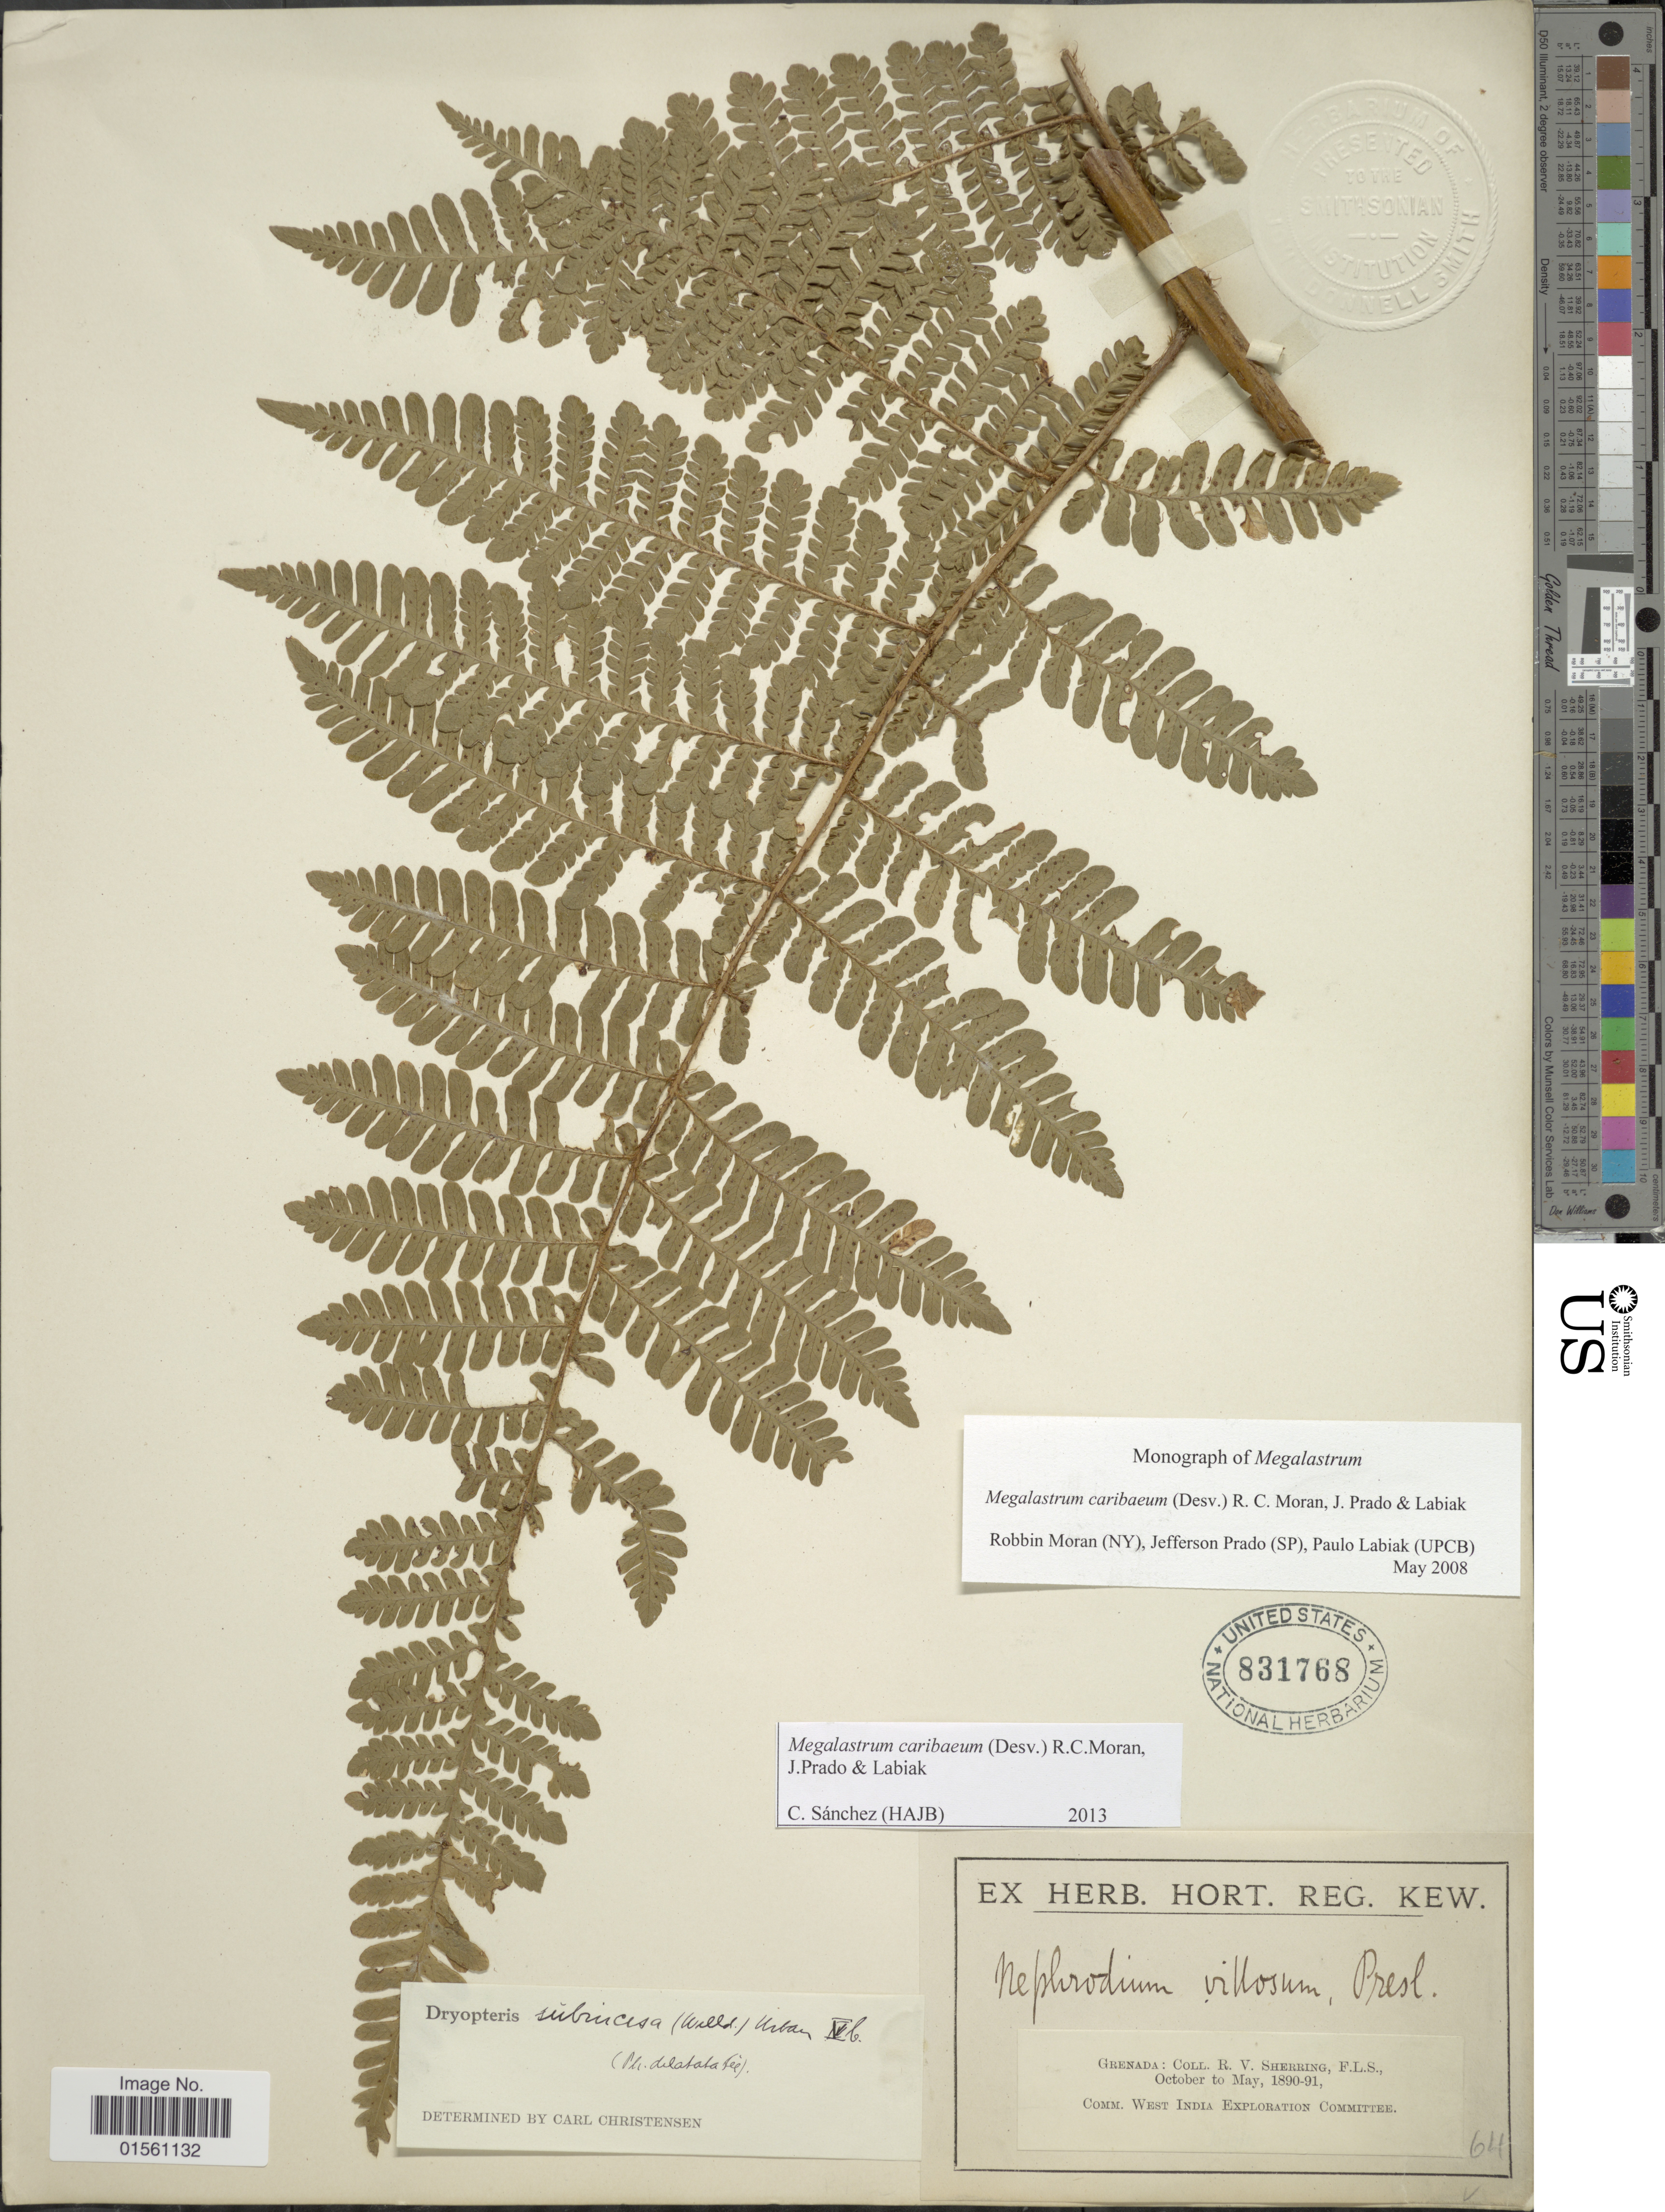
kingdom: Plantae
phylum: Tracheophyta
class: Polypodiopsida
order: Polypodiales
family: Dryopteridaceae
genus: Megalastrum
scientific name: Megalastrum caribaeum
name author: (Desv.) R.C. Moran et al.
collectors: R. Sherring & F.L.S.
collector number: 64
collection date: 1890-10/1891-05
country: Grenada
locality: Grenada,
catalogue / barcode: US 831768